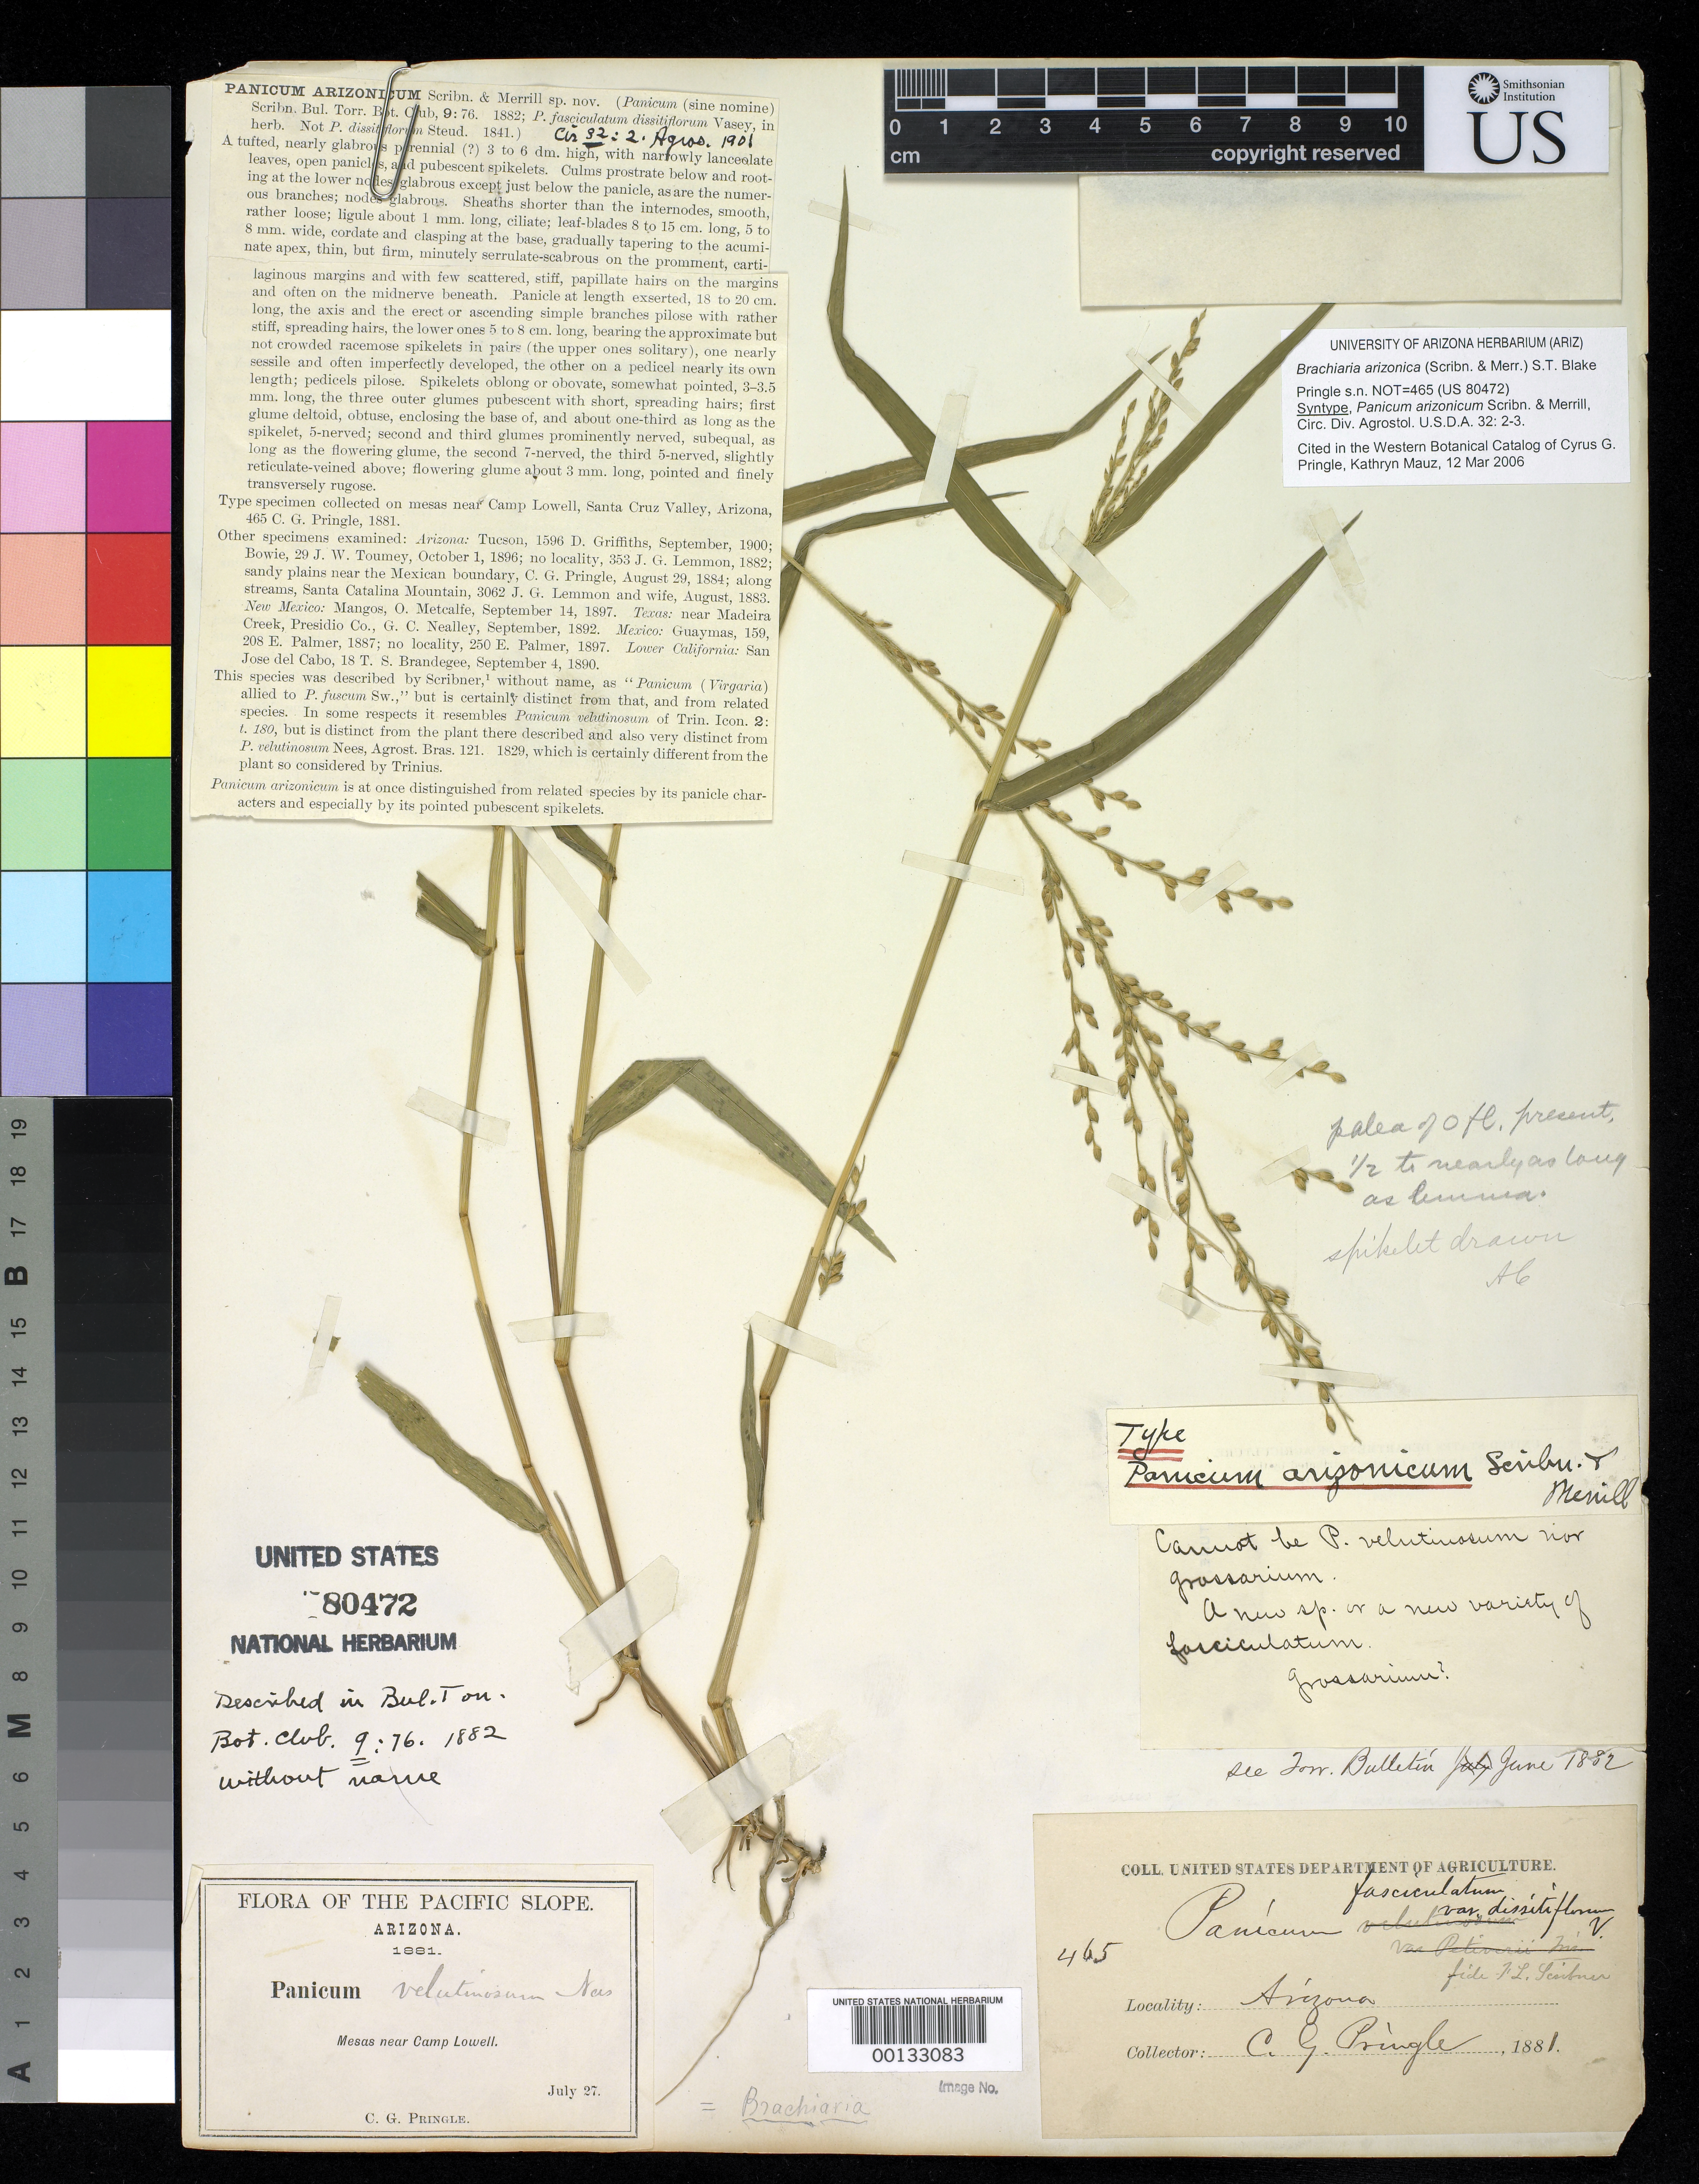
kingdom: Plantae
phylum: Tracheophyta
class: Liliopsida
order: Poales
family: Poaceae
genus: Panicum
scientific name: Panicum arizonicum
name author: Scribn. & Merr.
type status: Holotype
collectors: C. G. Pringle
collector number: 465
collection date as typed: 27 Jul 1881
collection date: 1881-07-27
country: United States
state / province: Arizona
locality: Mesas near Camp Lowell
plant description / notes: Protologue, "Type specimen collected on mesas near Camp Lowell, Santa Cruz Valley, Arizona, 465 C.G. Pringle, 1881". This US sheet (USNH 80472) annotated by K. Mauz (2006) as "syntype", and designated as lectotype by her (2011, Harvard Pap. Bot. 16: 99). Specimen is annotated as "Type" in what appears to be Merrill's hand; it is not clear to me that lectotypification is necessary (JKB May 2015).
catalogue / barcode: US 80472